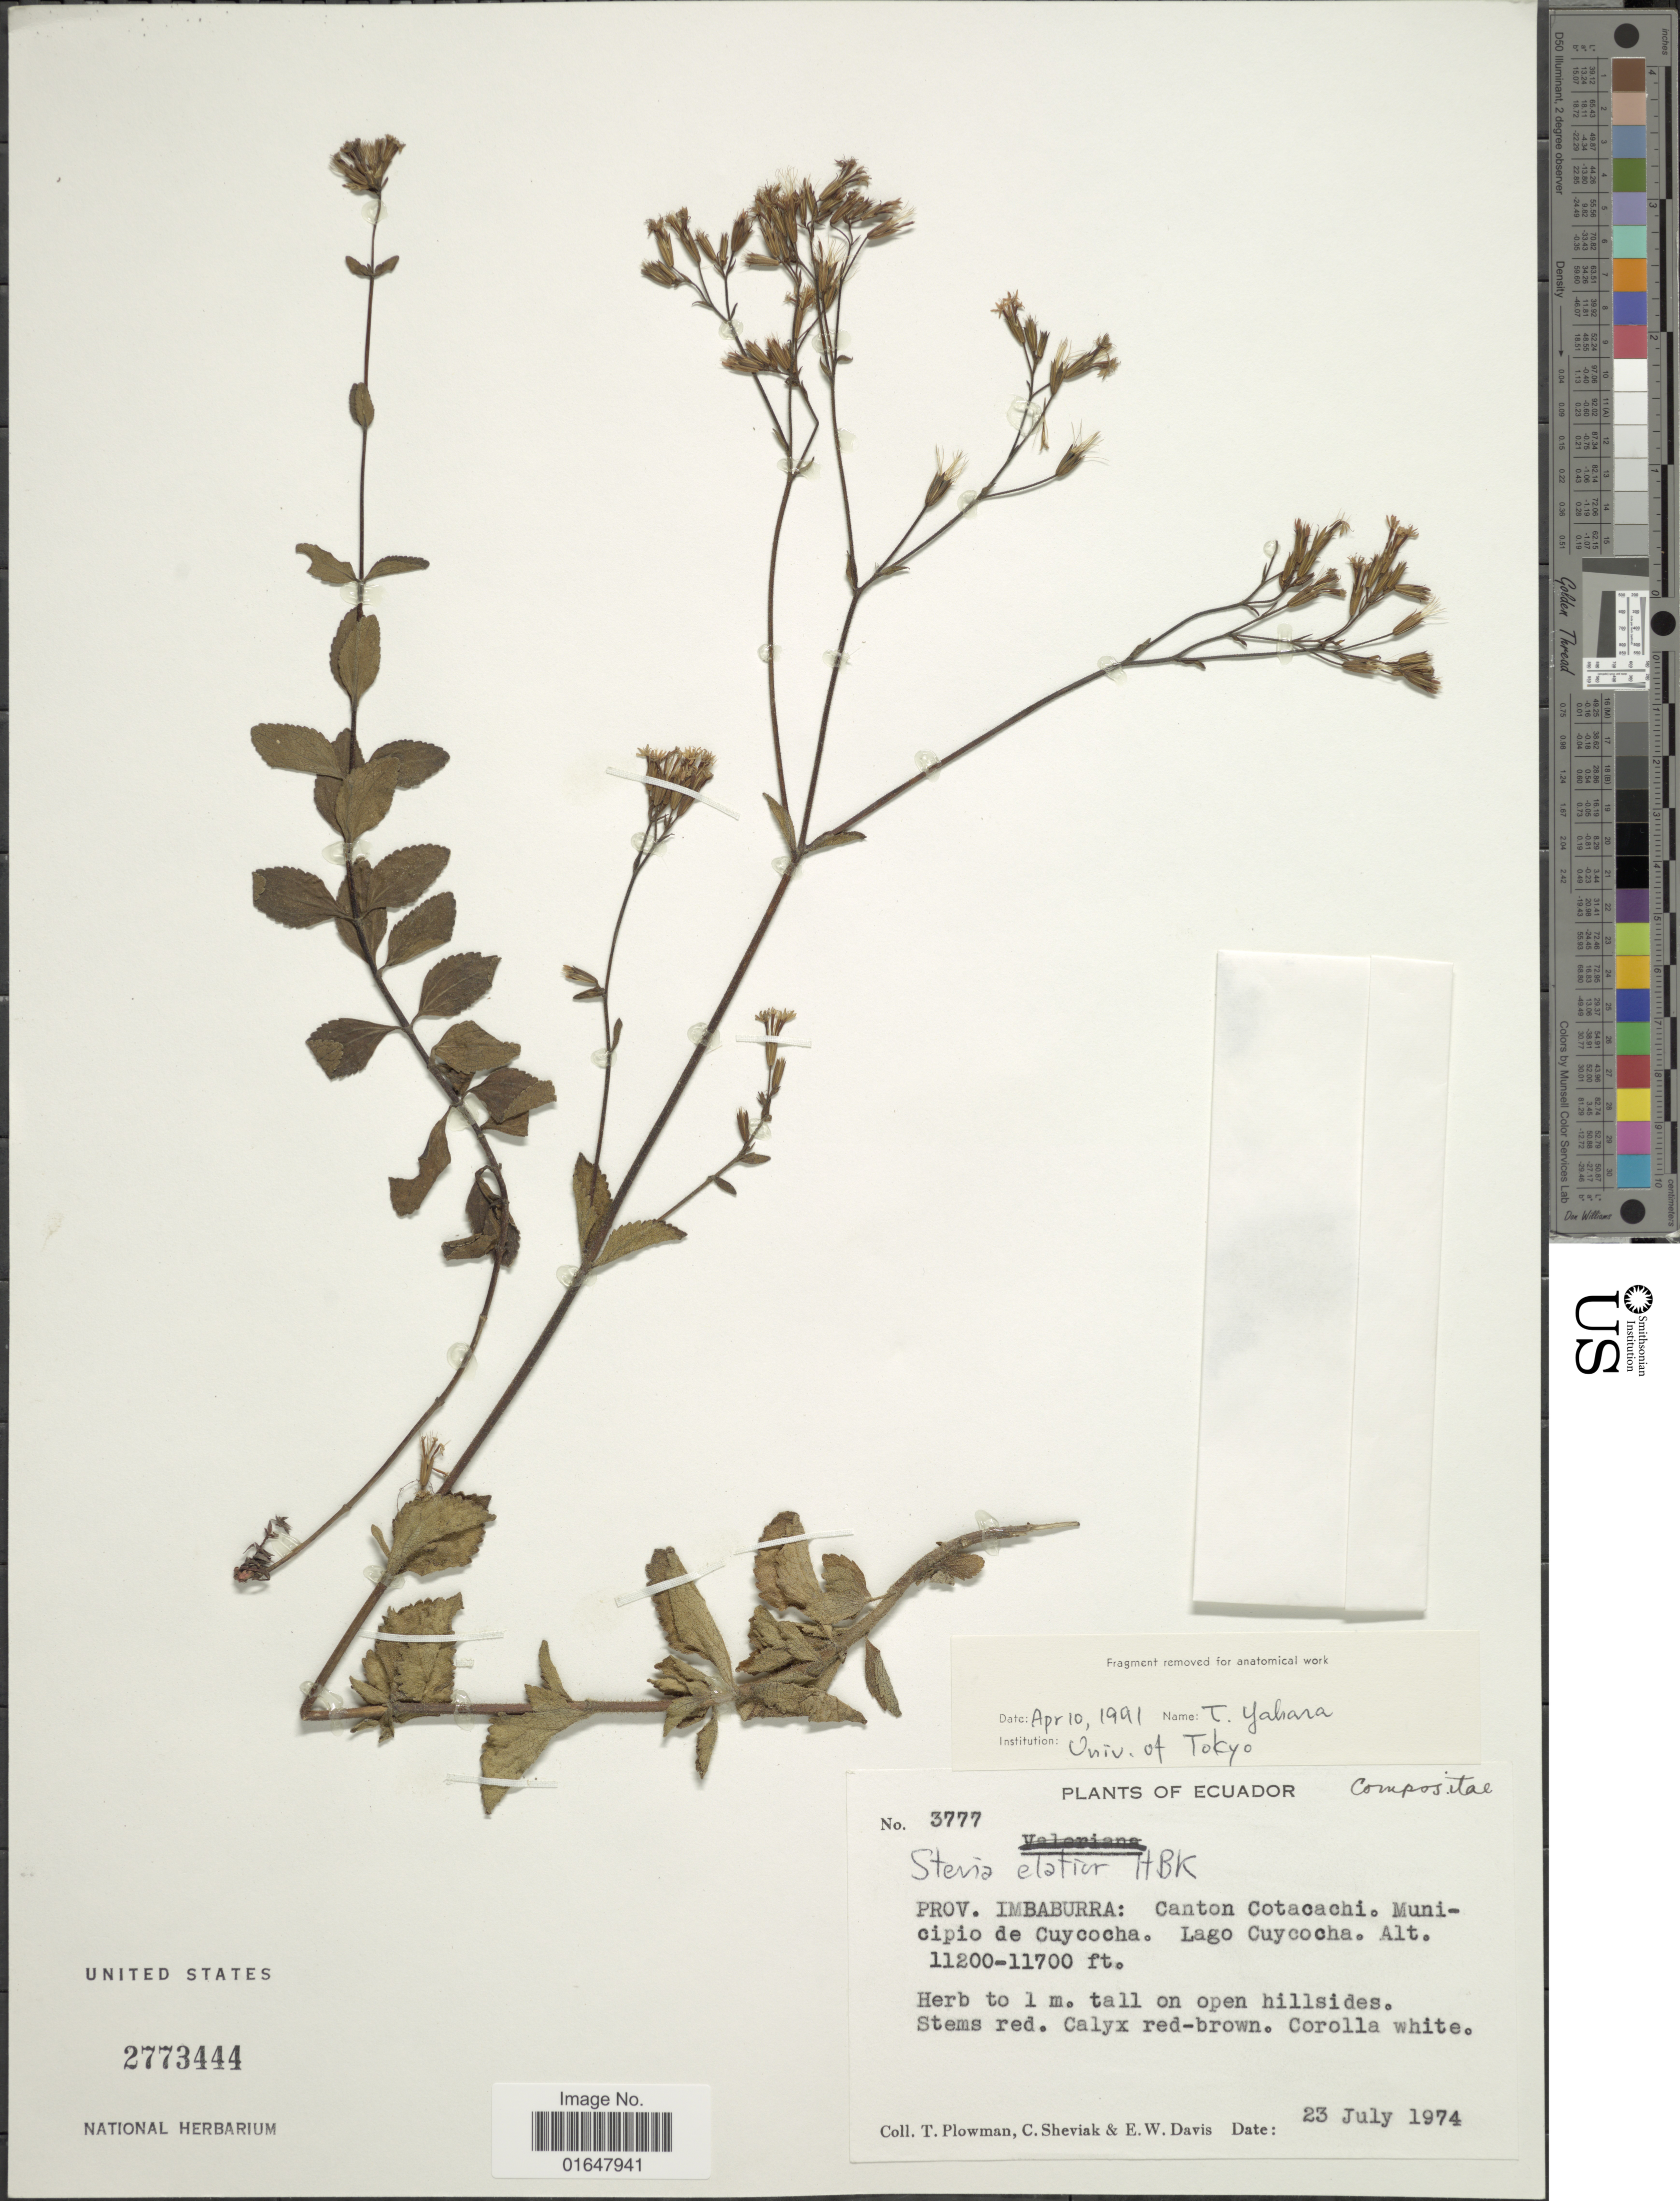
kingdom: Plantae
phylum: Tracheophyta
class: Magnoliopsida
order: Asterales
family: Asteraceae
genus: Stevia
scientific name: Stevia elatior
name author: Kunth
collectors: T. Plowman, C. J. Sheviak & E. W. Davis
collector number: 3777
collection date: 1974-07-23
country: Ecuador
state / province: Imbabura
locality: Canton Cotacachi, Municipio de Cuycocha, Lago Cuycocha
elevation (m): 3414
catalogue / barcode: US 2773444